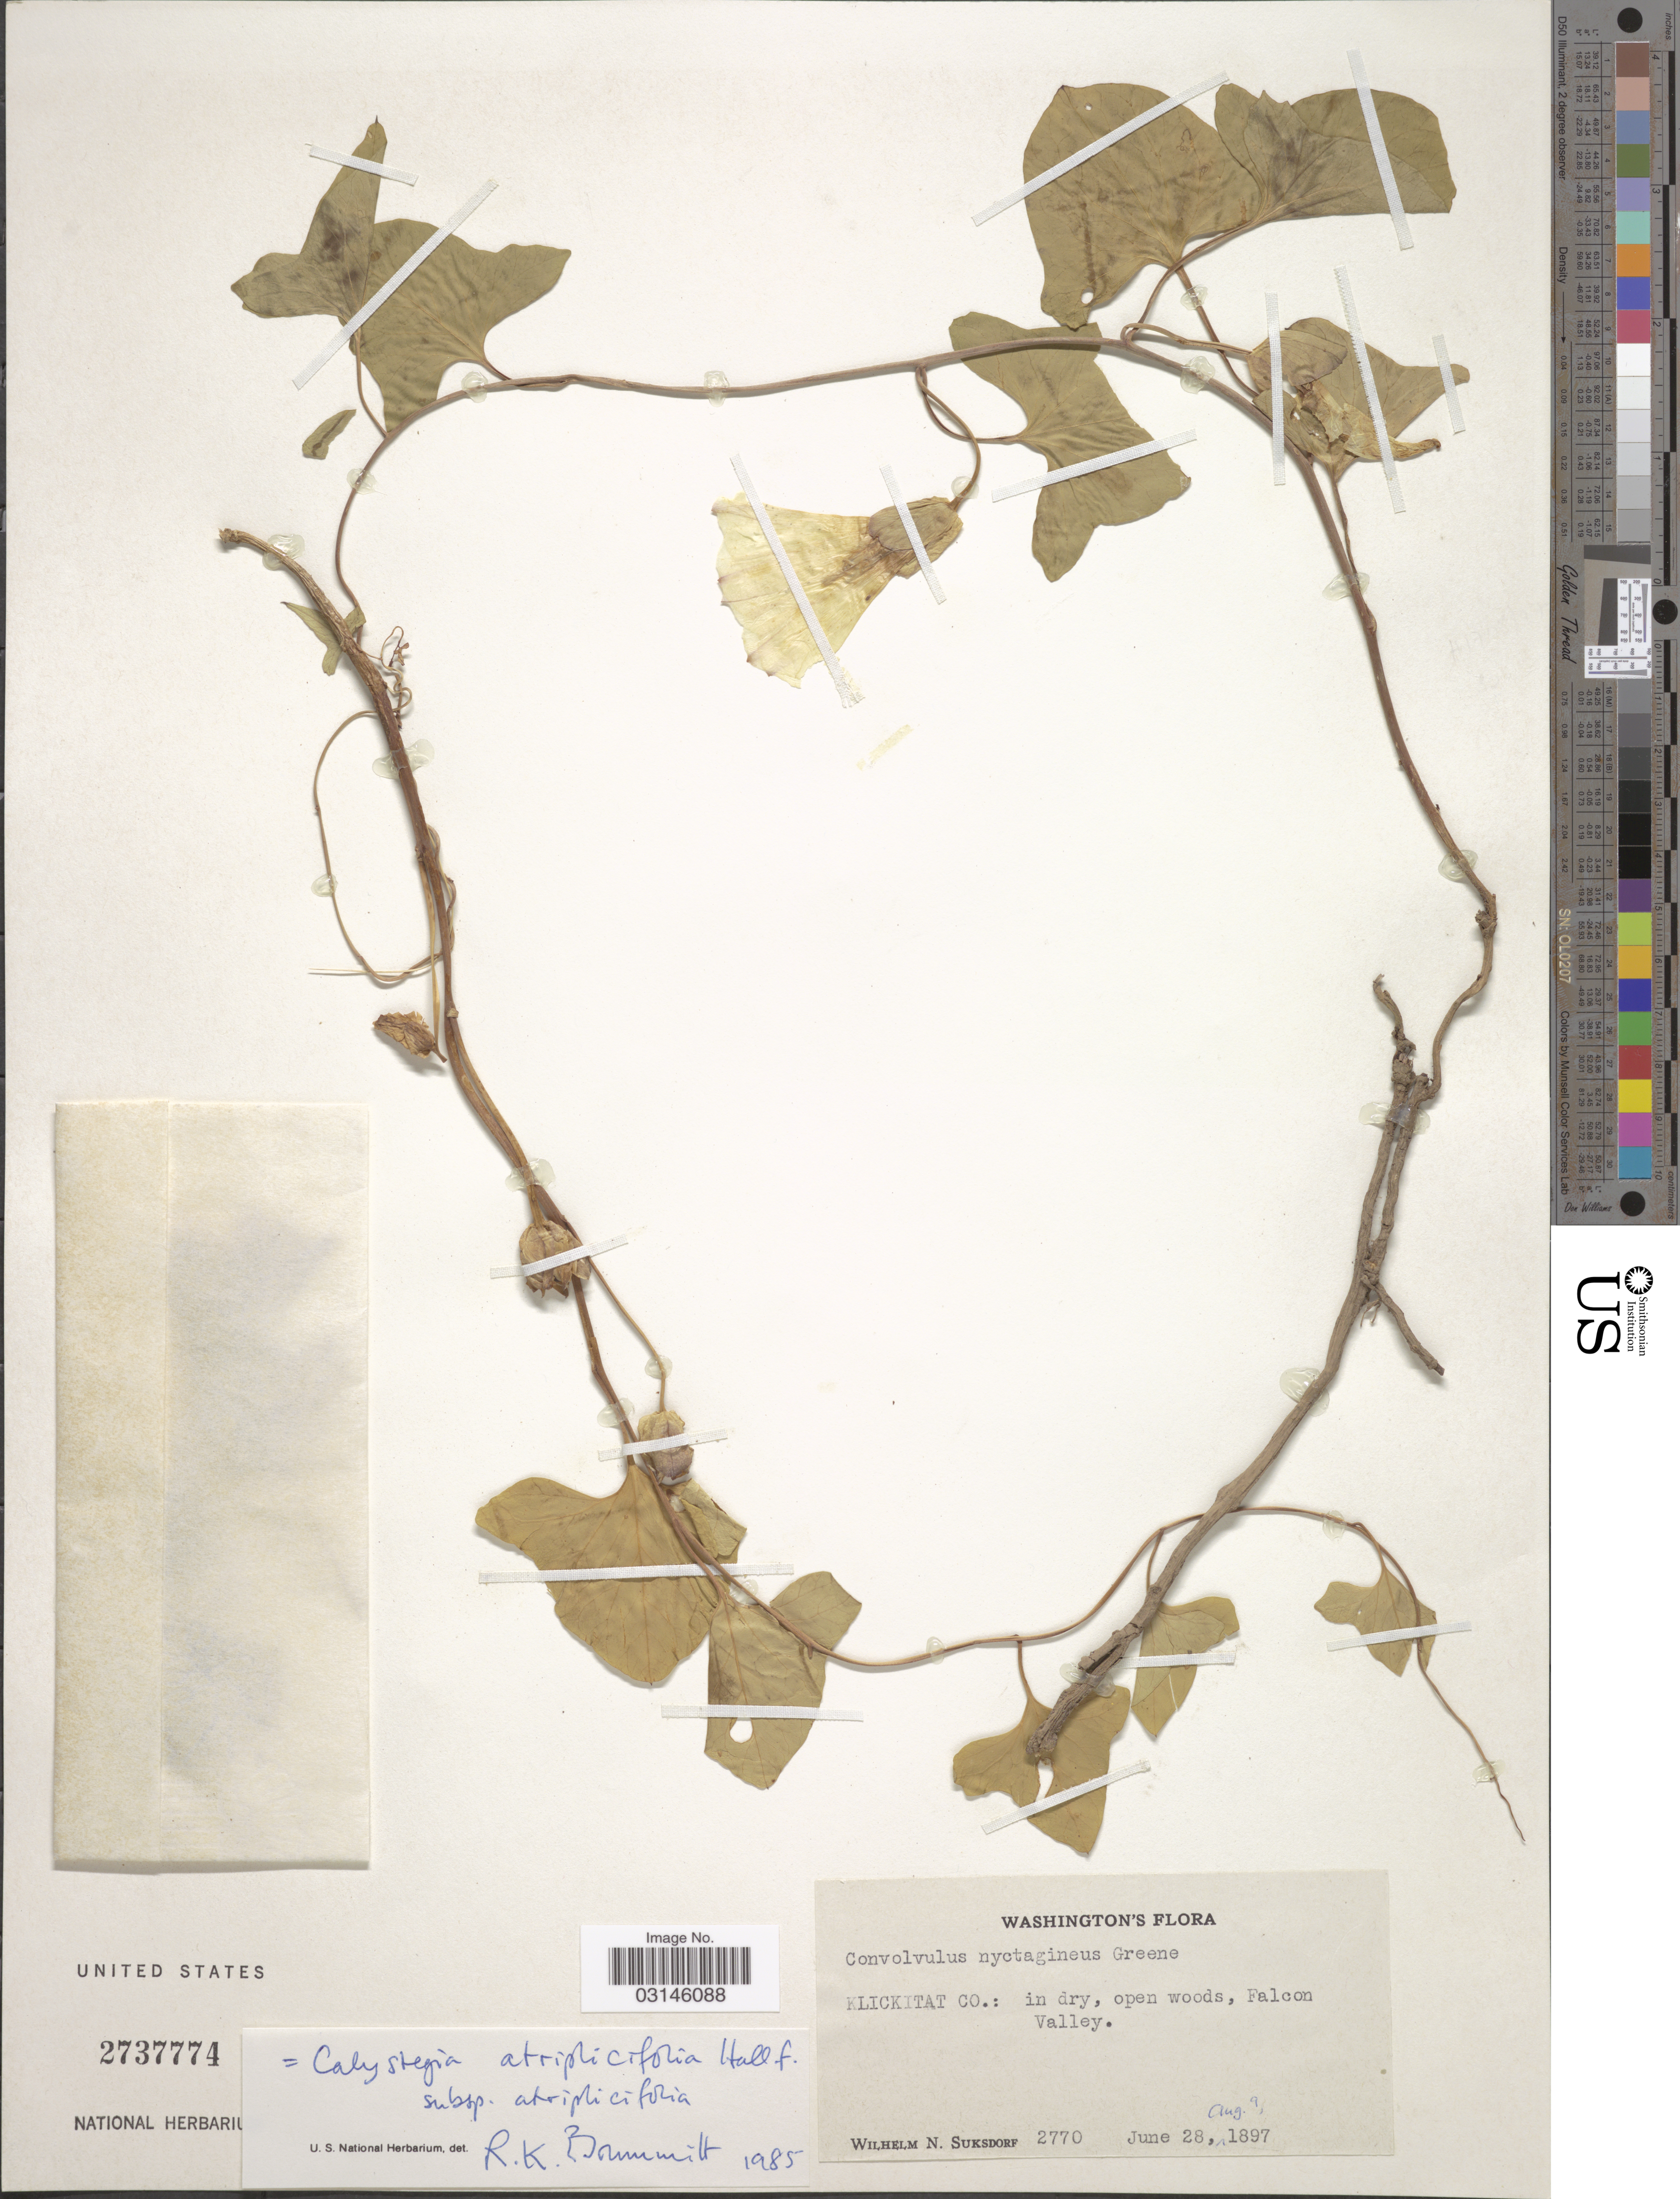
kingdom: Plantae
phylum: Tracheophyta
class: Magnoliopsida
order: Solanales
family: Convolvulaceae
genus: Calystegia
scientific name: Calystegia atriplicifolia subsp. atriplicifolia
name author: Hallier f.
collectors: W. N. Suksdorf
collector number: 2770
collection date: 1897-06-28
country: United States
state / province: Washington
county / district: Klickitat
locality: Klickitat Co.: in dry, open woods, Falcon Valley.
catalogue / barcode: US 2737774